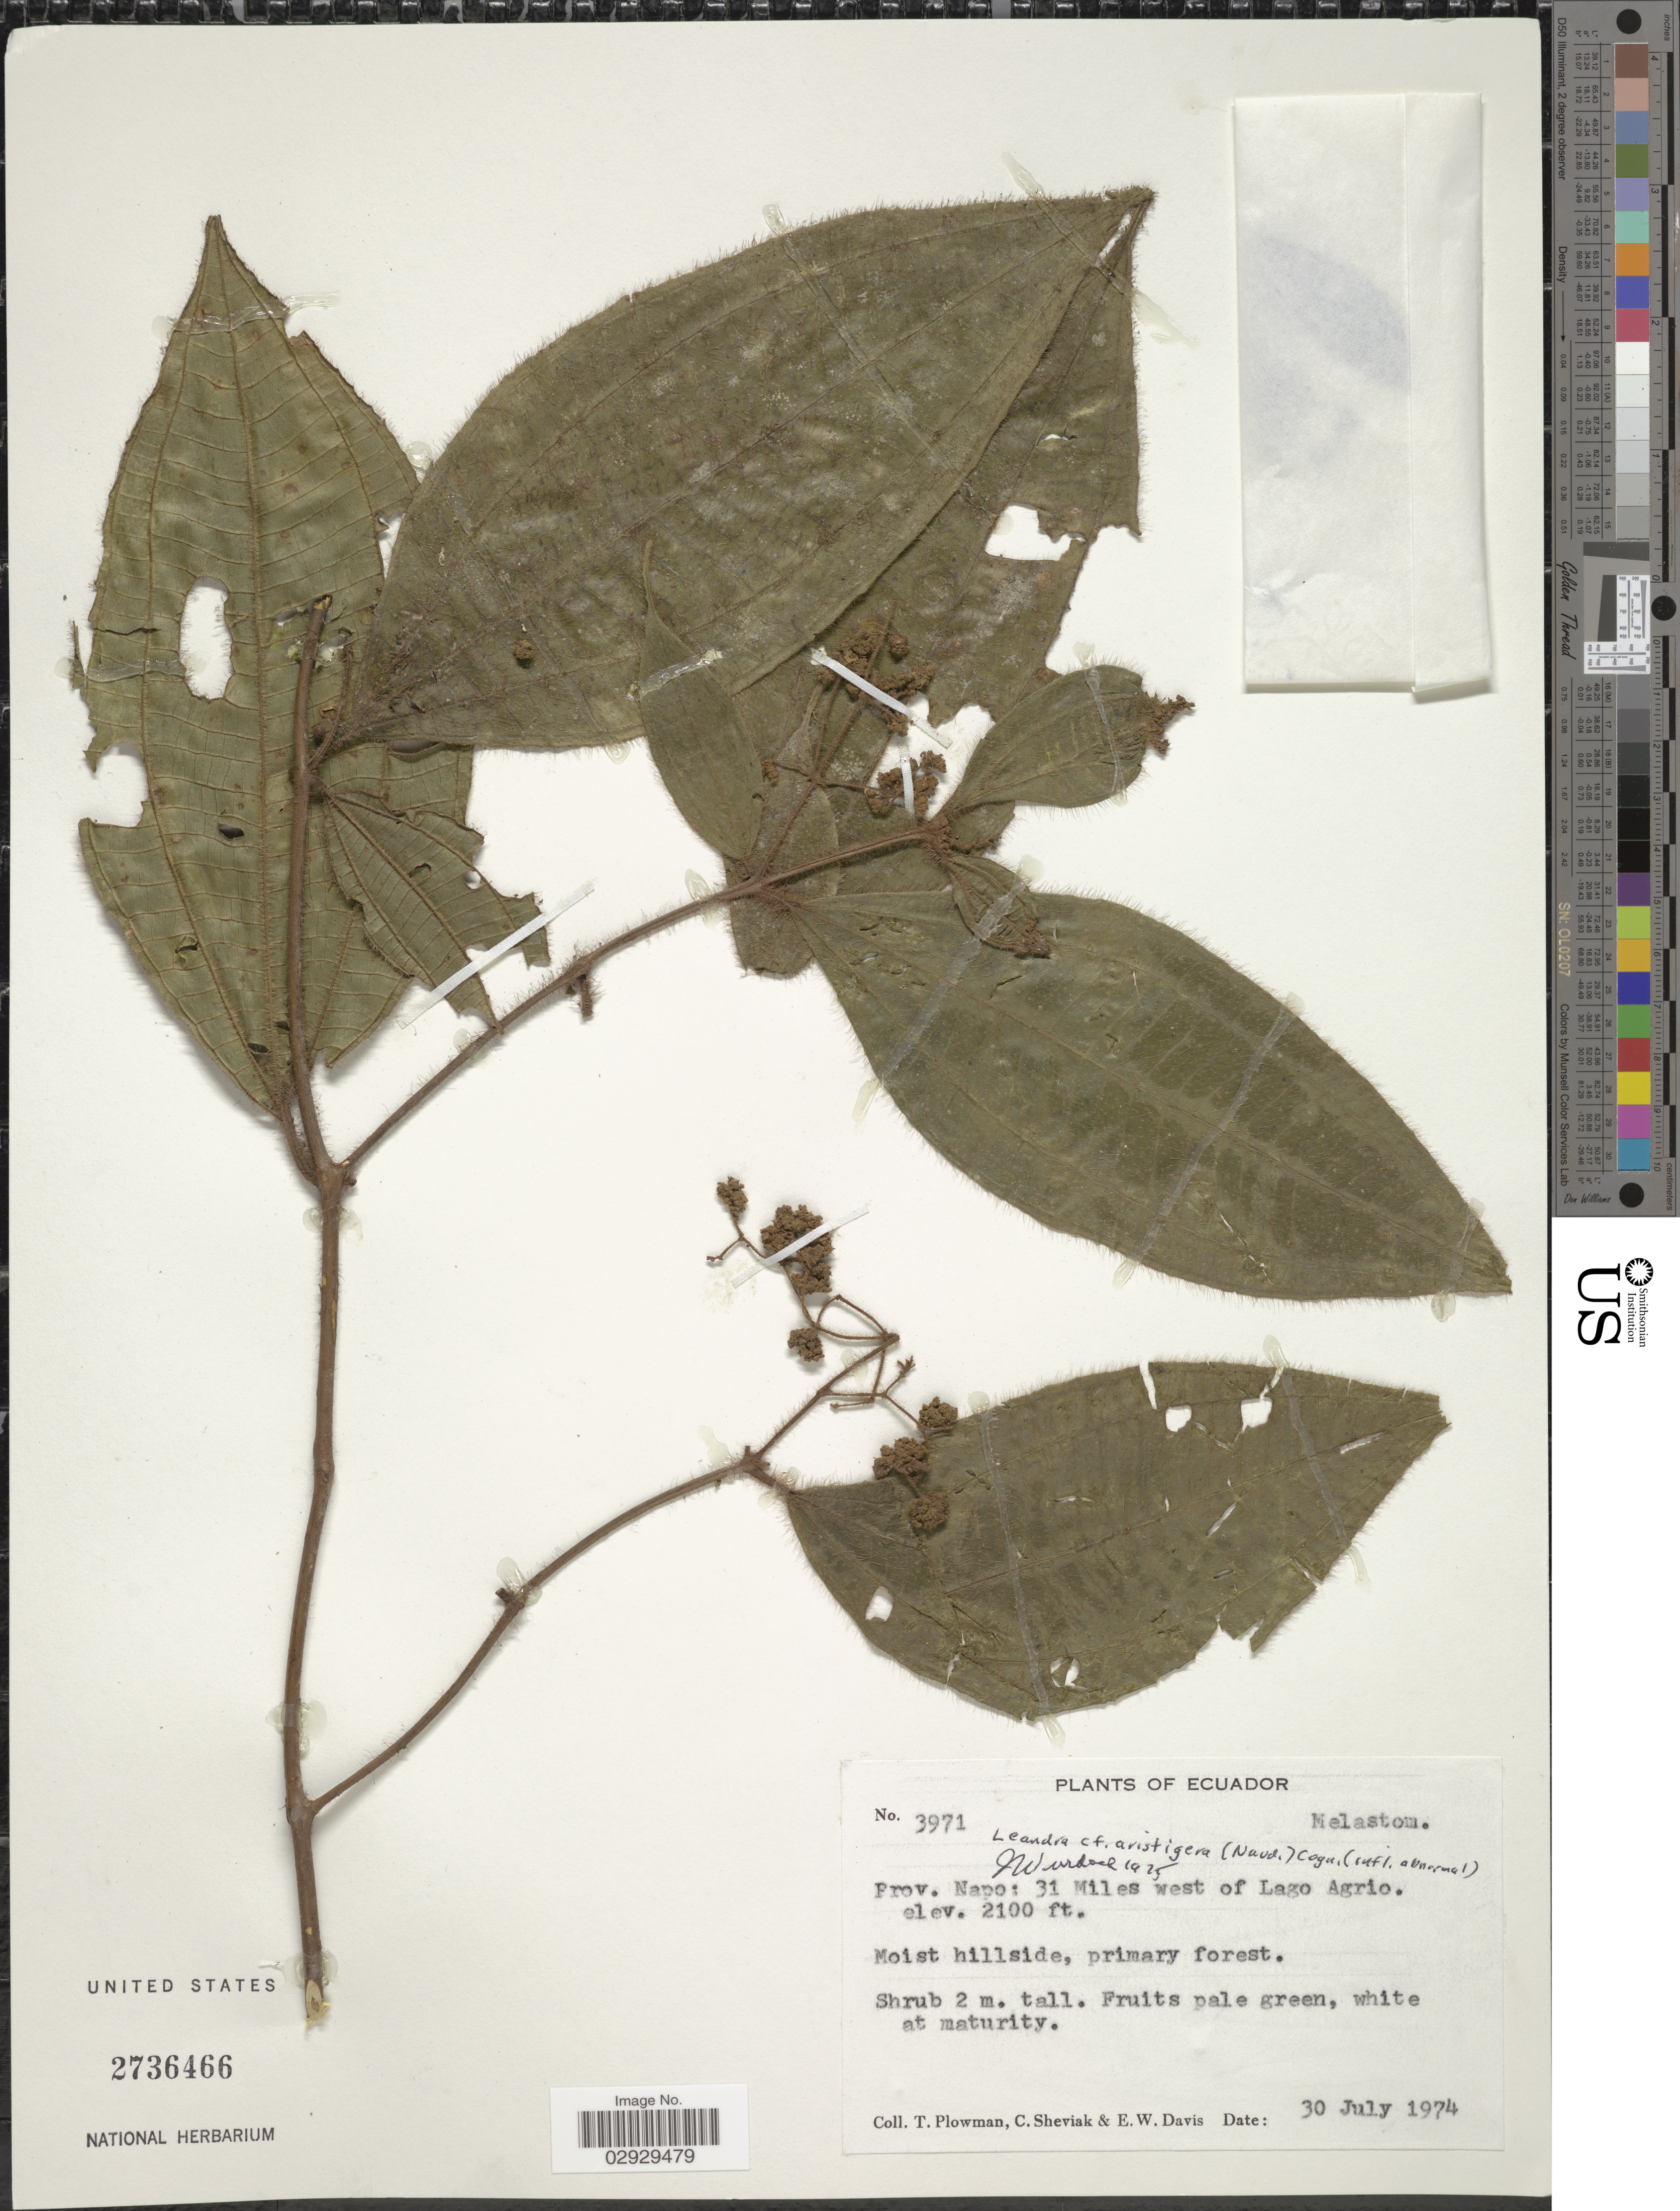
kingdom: Plantae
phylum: Tracheophyta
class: Magnoliopsida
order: Myrtales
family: Melastomataceae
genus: Leandra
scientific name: Leandra aristigera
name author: (Naudin) Cogn.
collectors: T. Plowman, C. J. Sheviak & E. W. Davis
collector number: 3971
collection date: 1974-07-30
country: Ecuador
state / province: Napo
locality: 31 Miles west of Lago Agrio.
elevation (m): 640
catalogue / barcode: US 2736466